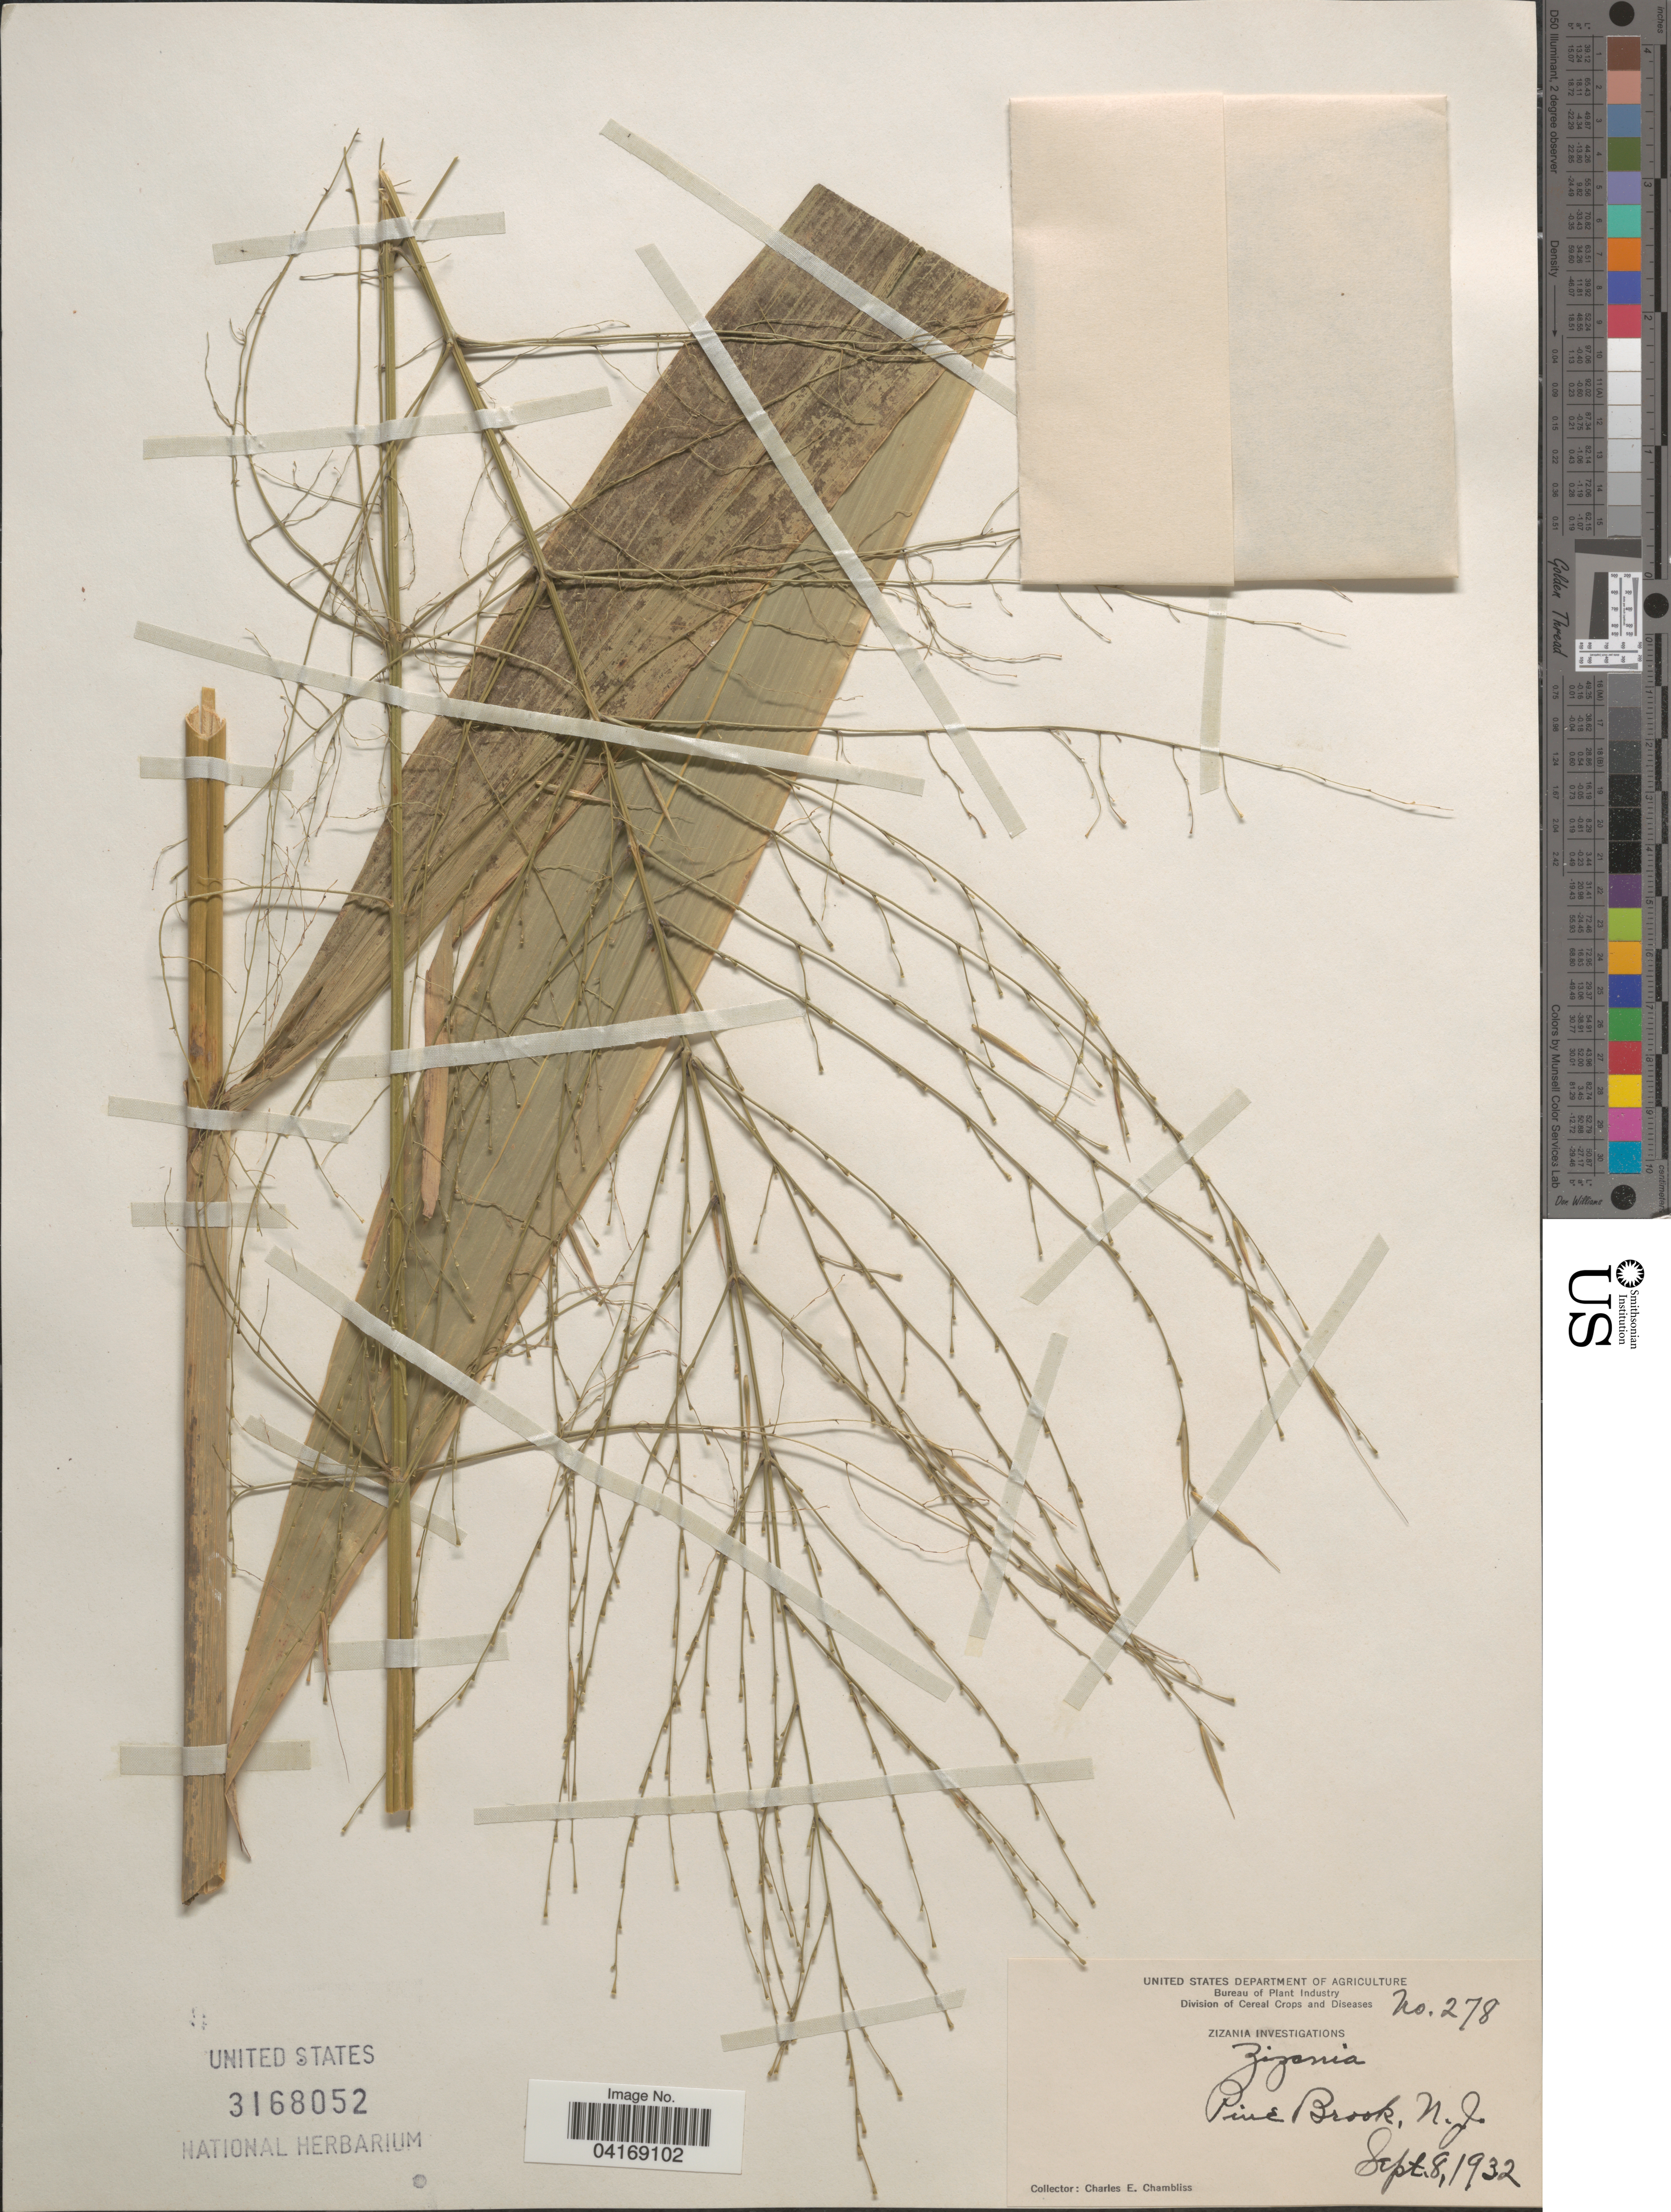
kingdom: Plantae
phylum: Tracheophyta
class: Liliopsida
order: Poales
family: Poaceae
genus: Zizania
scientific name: Zizania sp.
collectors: C. Chambliss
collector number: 278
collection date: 1932-09-08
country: United States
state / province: New Jersey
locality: Pine Brook.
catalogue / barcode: US 3168052